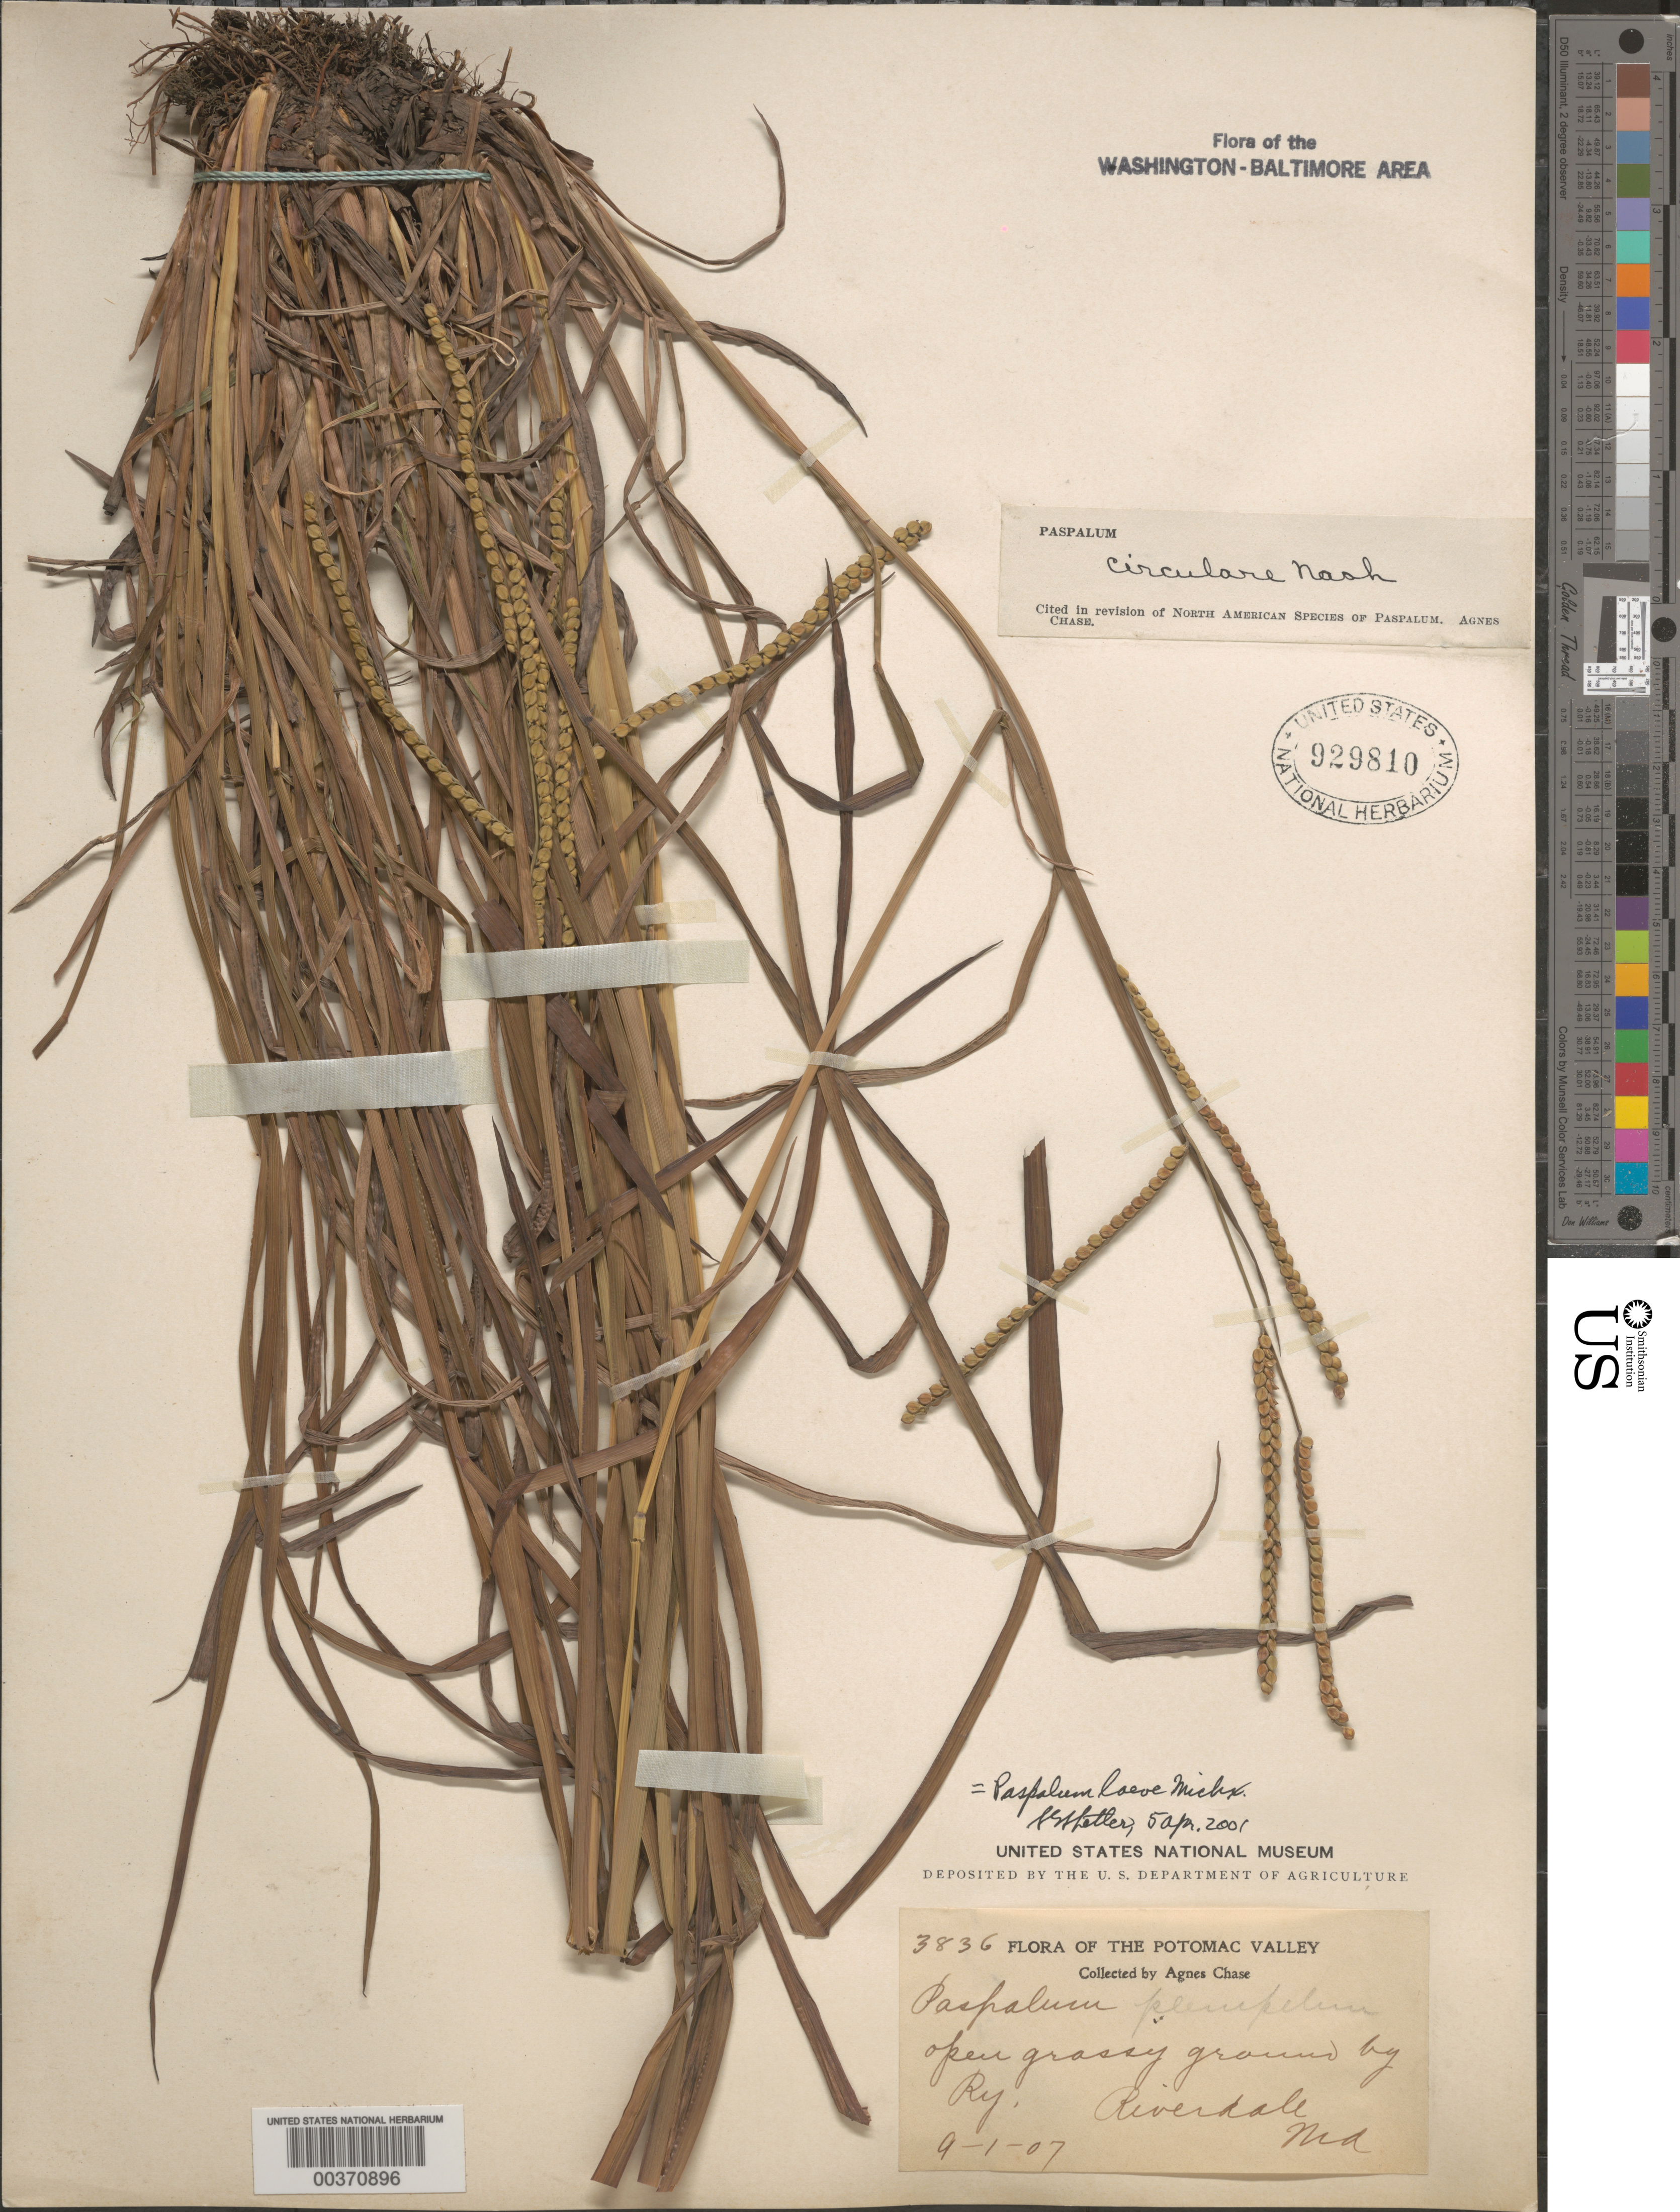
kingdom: Plantae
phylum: Tracheophyta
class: Liliopsida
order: Poales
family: Poaceae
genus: Paspalum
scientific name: Paspalum laeve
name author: Michx.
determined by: Chase, [M.] Agnes, (US)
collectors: A. Chase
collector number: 3836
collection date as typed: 01 Sep 1907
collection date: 1907-09-01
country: United States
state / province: Maryland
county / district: Prince George's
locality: Riverdale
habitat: Open grassy ground by ry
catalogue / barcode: US 929810